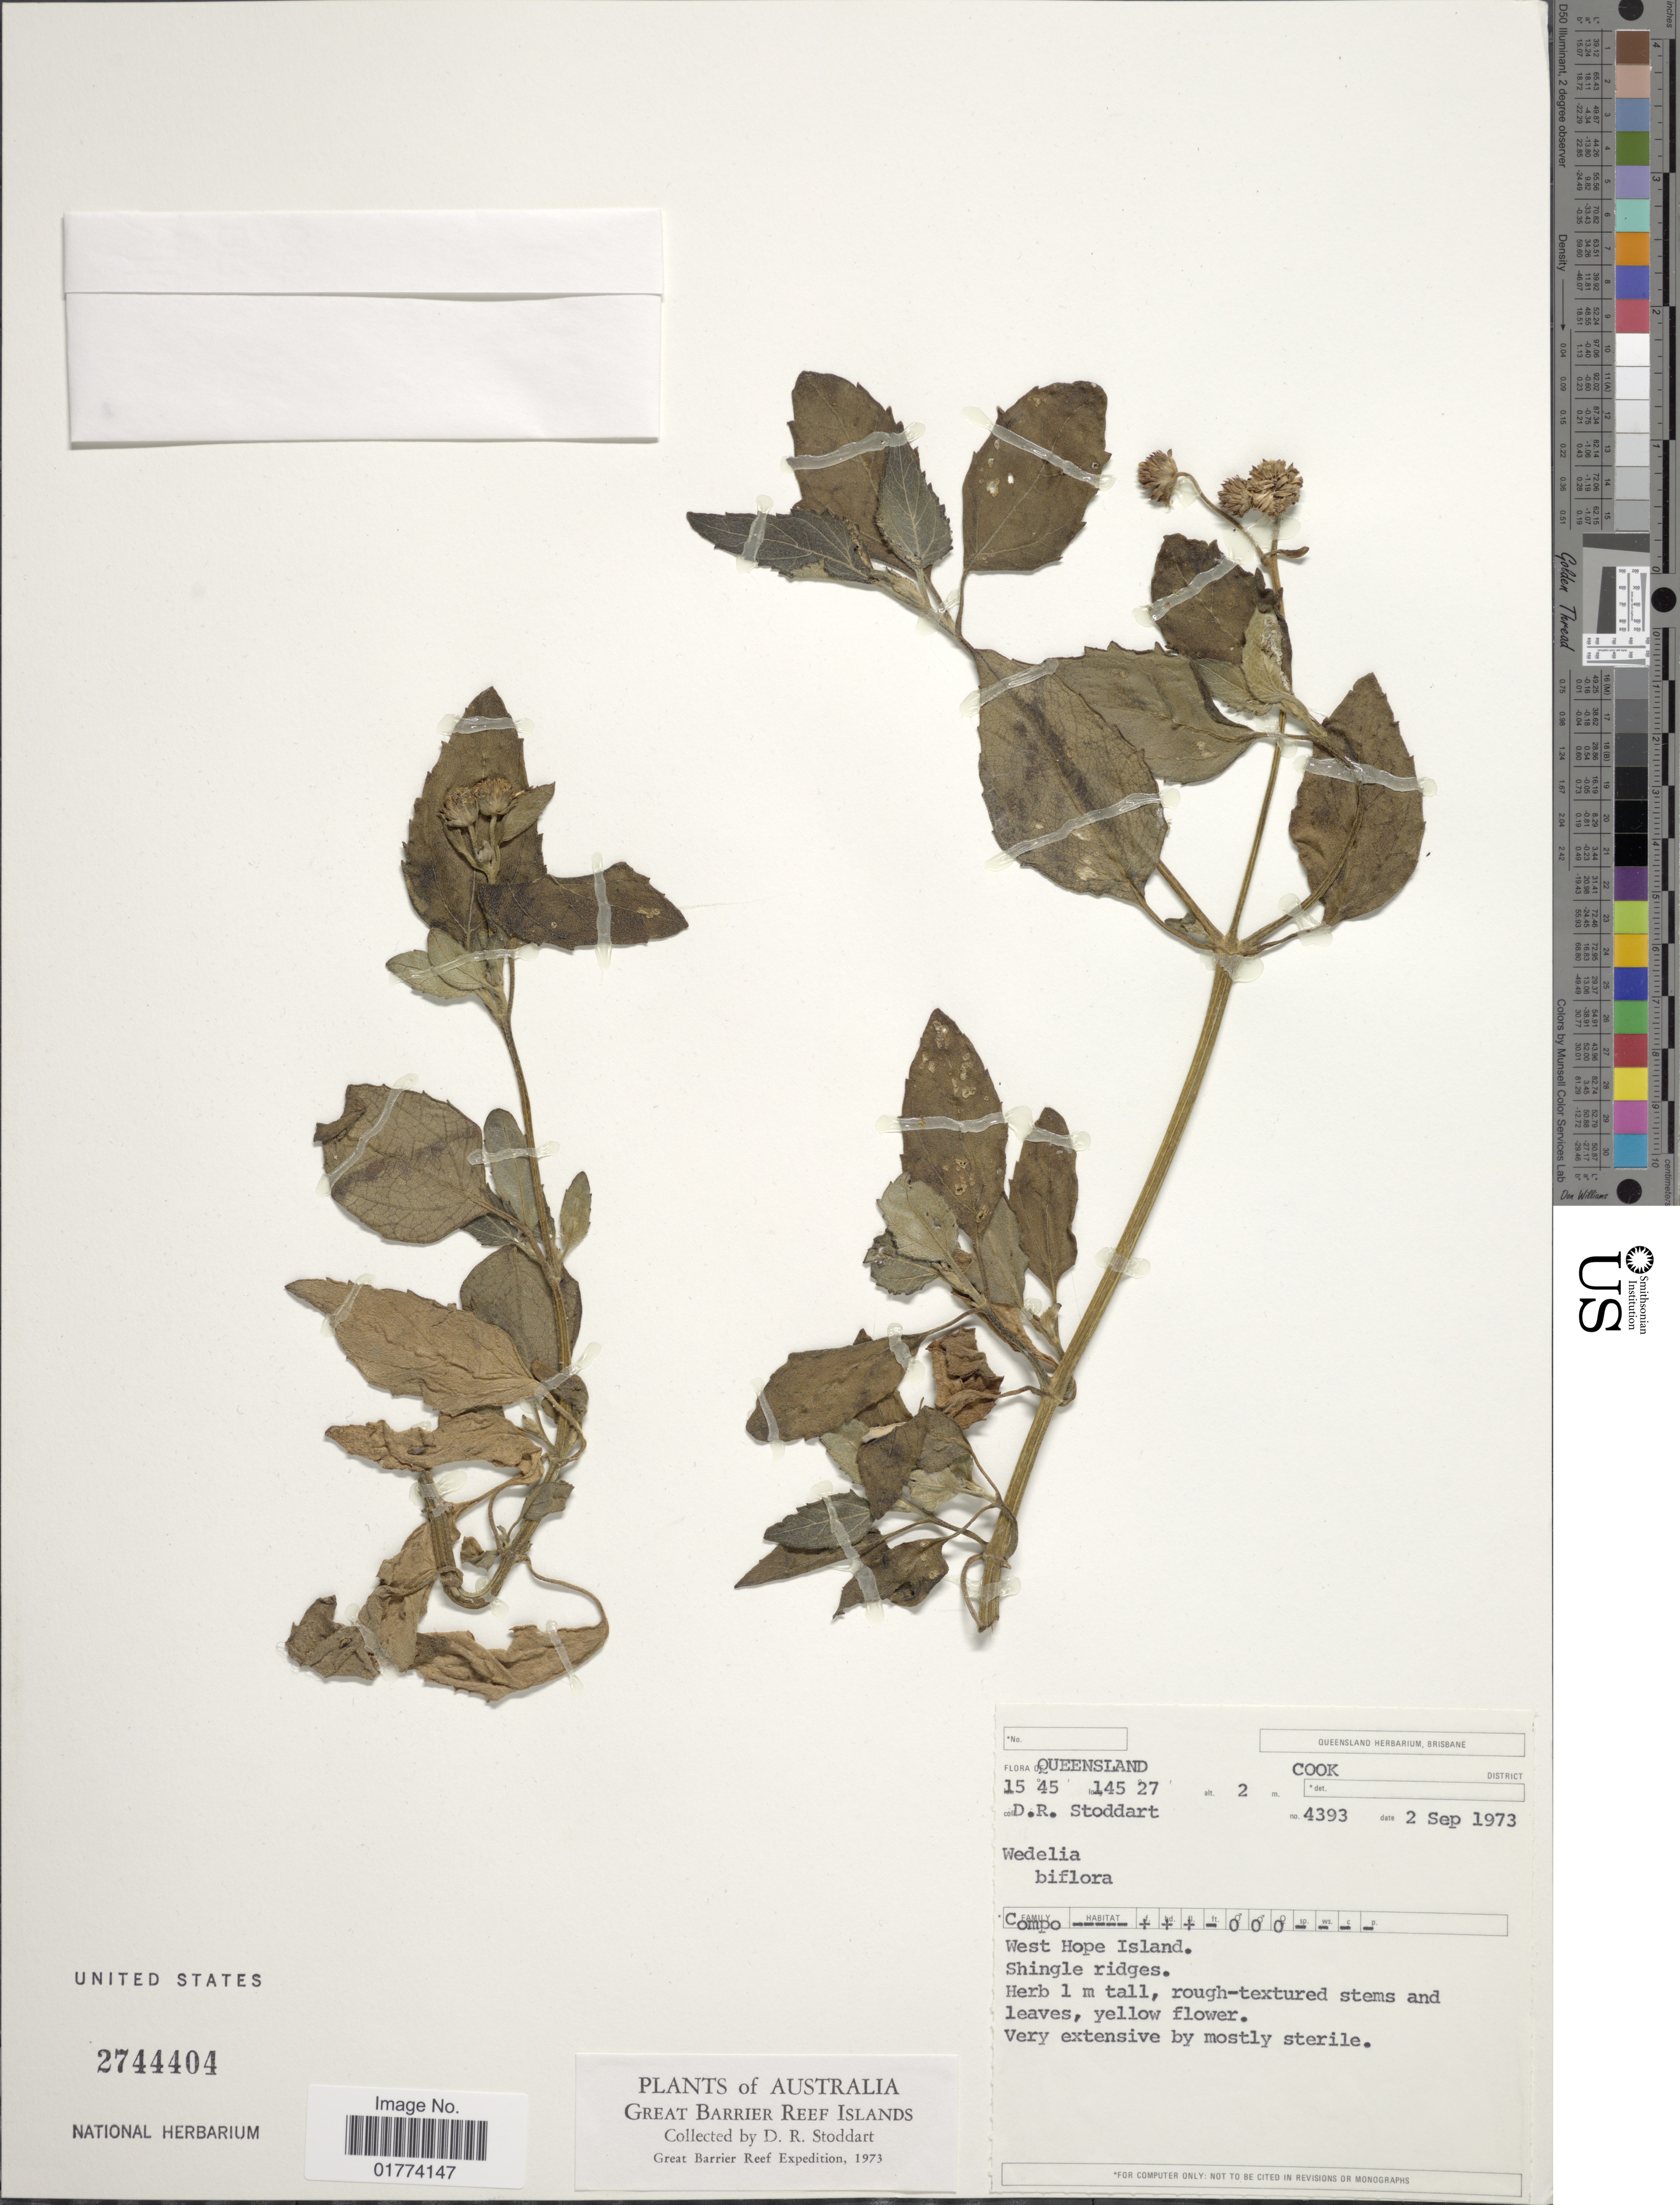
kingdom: Plantae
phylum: Tracheophyta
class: Magnoliopsida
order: Asterales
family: Asteraceae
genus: Wollastonia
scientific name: Wollastonia biflora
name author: (L.) DC.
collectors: D. R. Stoddart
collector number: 4393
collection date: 1973-09-02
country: Australia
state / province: Queensland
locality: Cook District, West Hope Island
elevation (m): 2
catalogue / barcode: US 2744404